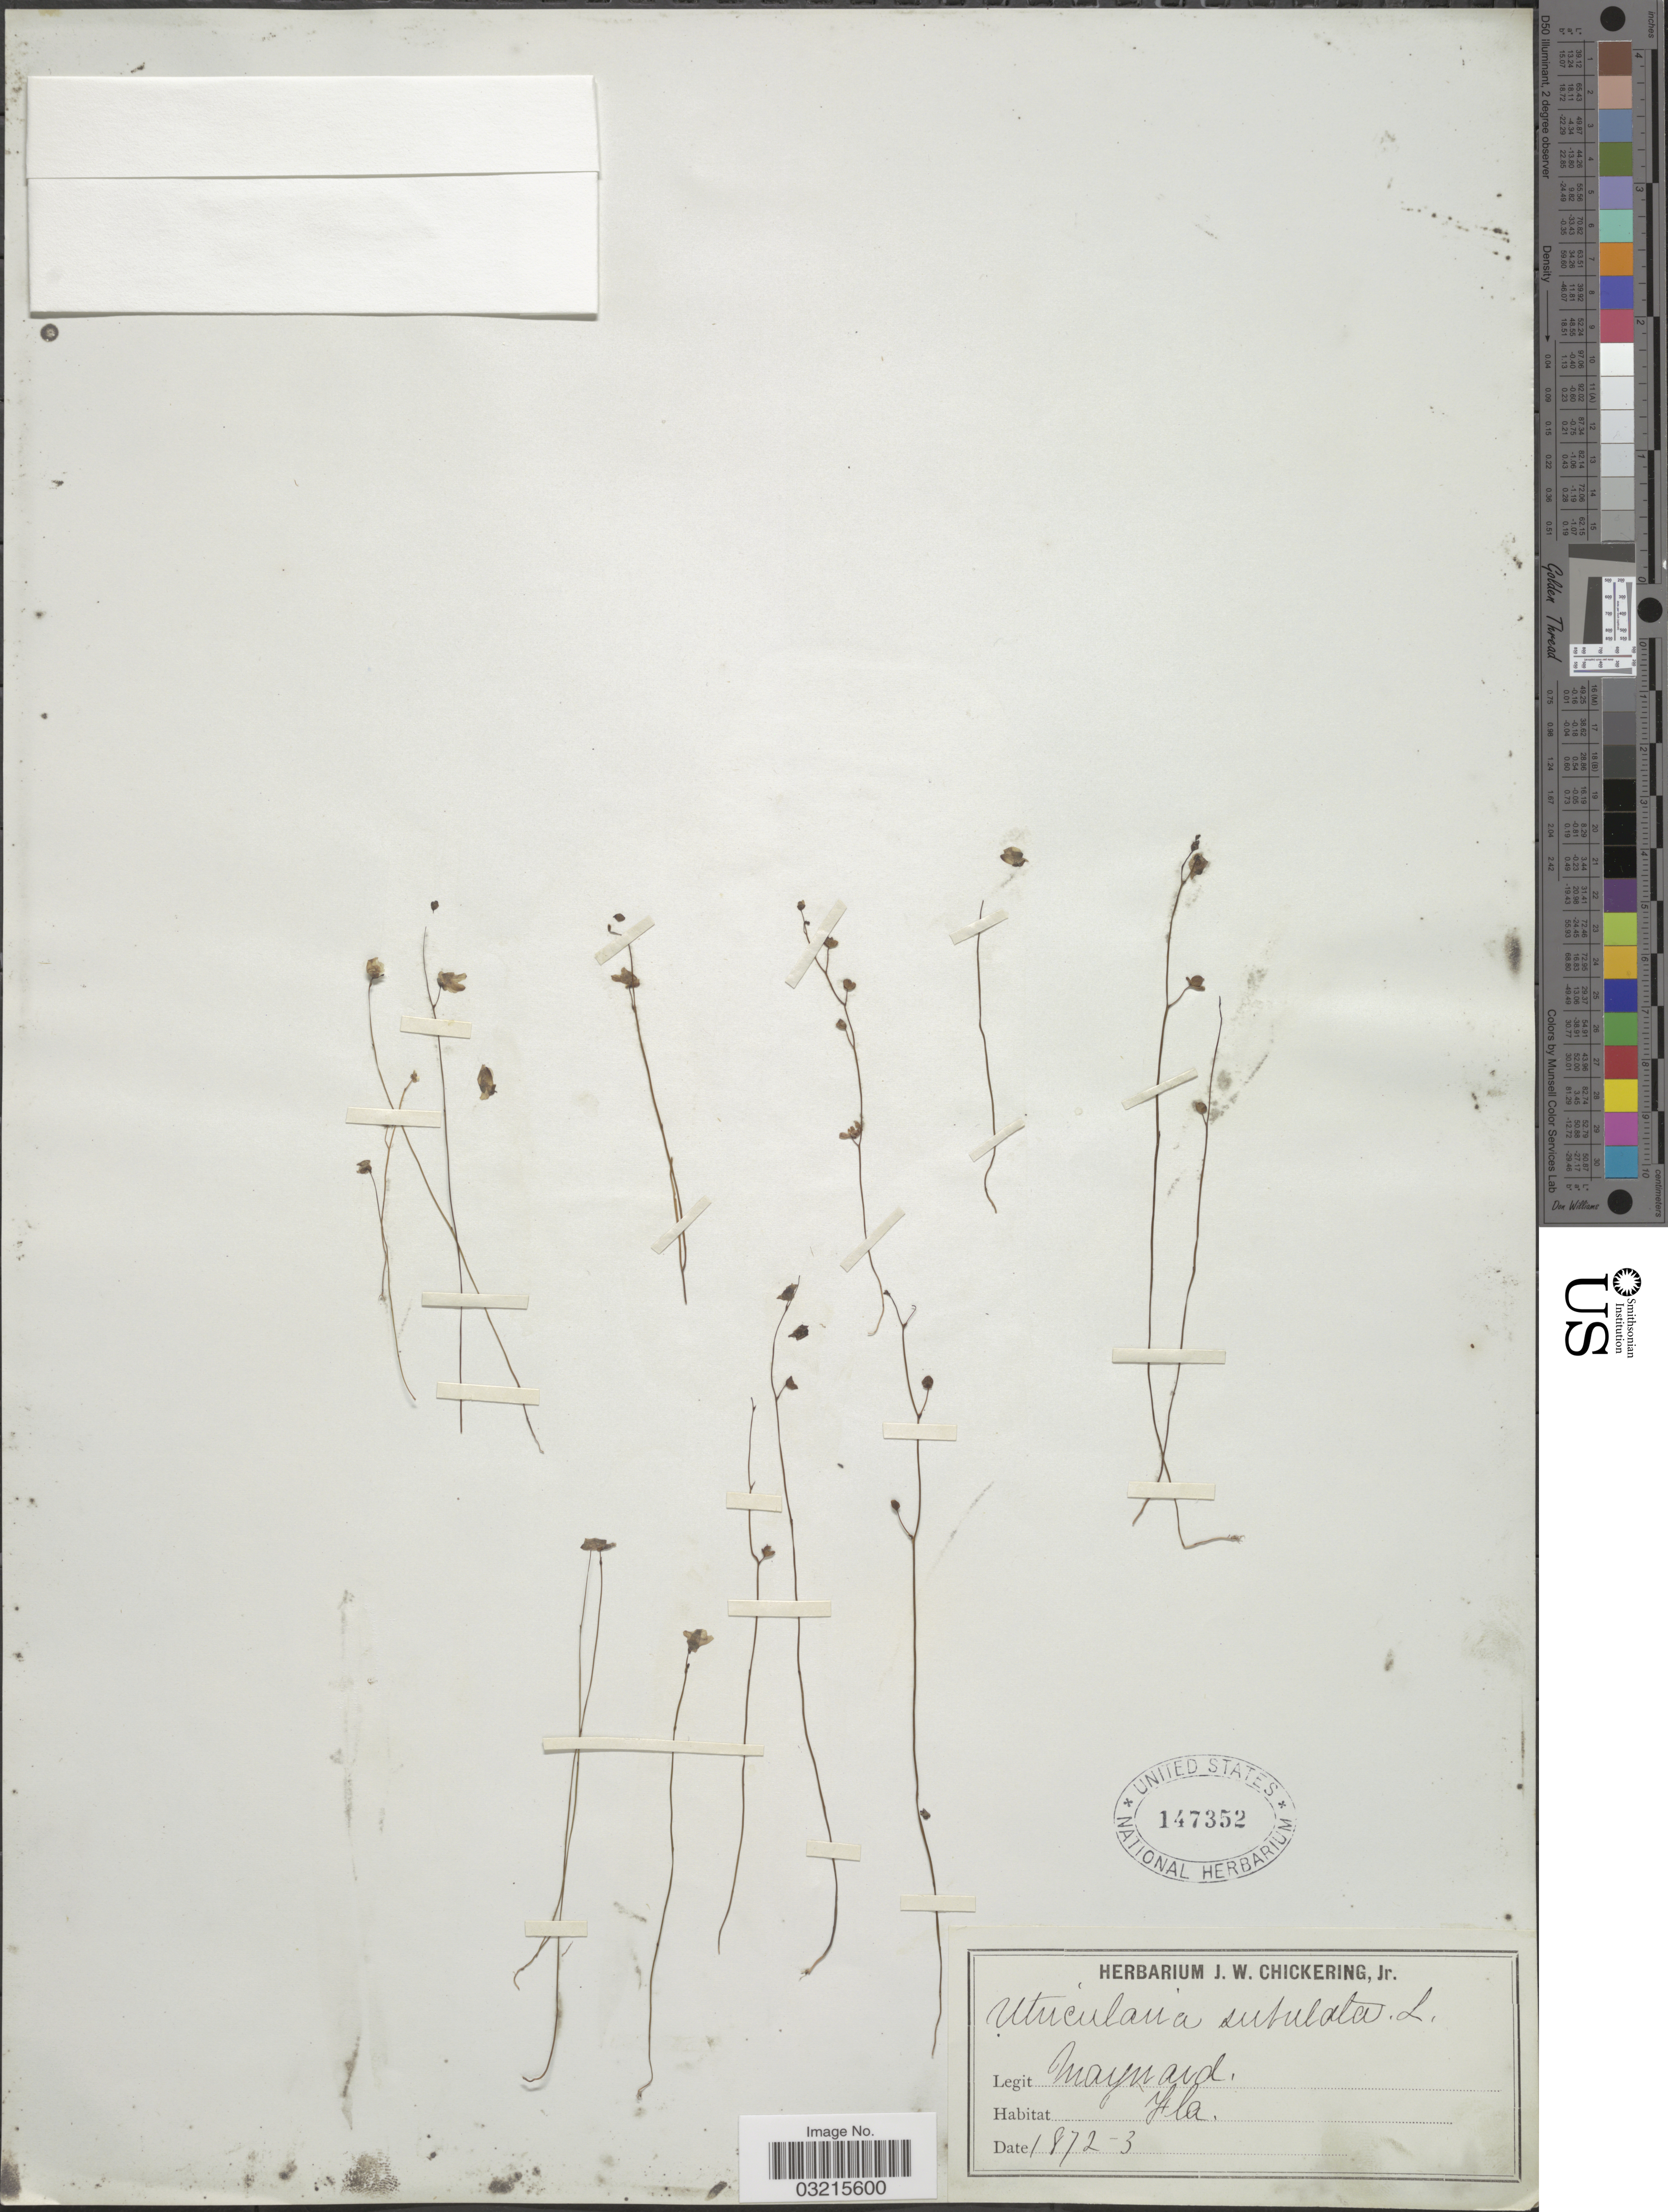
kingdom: Plantae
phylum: Tracheophyta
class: Magnoliopsida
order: Lamiales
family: Lentibulariaceae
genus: Utricularia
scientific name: Utricularia subulata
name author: L.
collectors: Maynard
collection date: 1872-03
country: United States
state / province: Florida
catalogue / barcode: US 147352